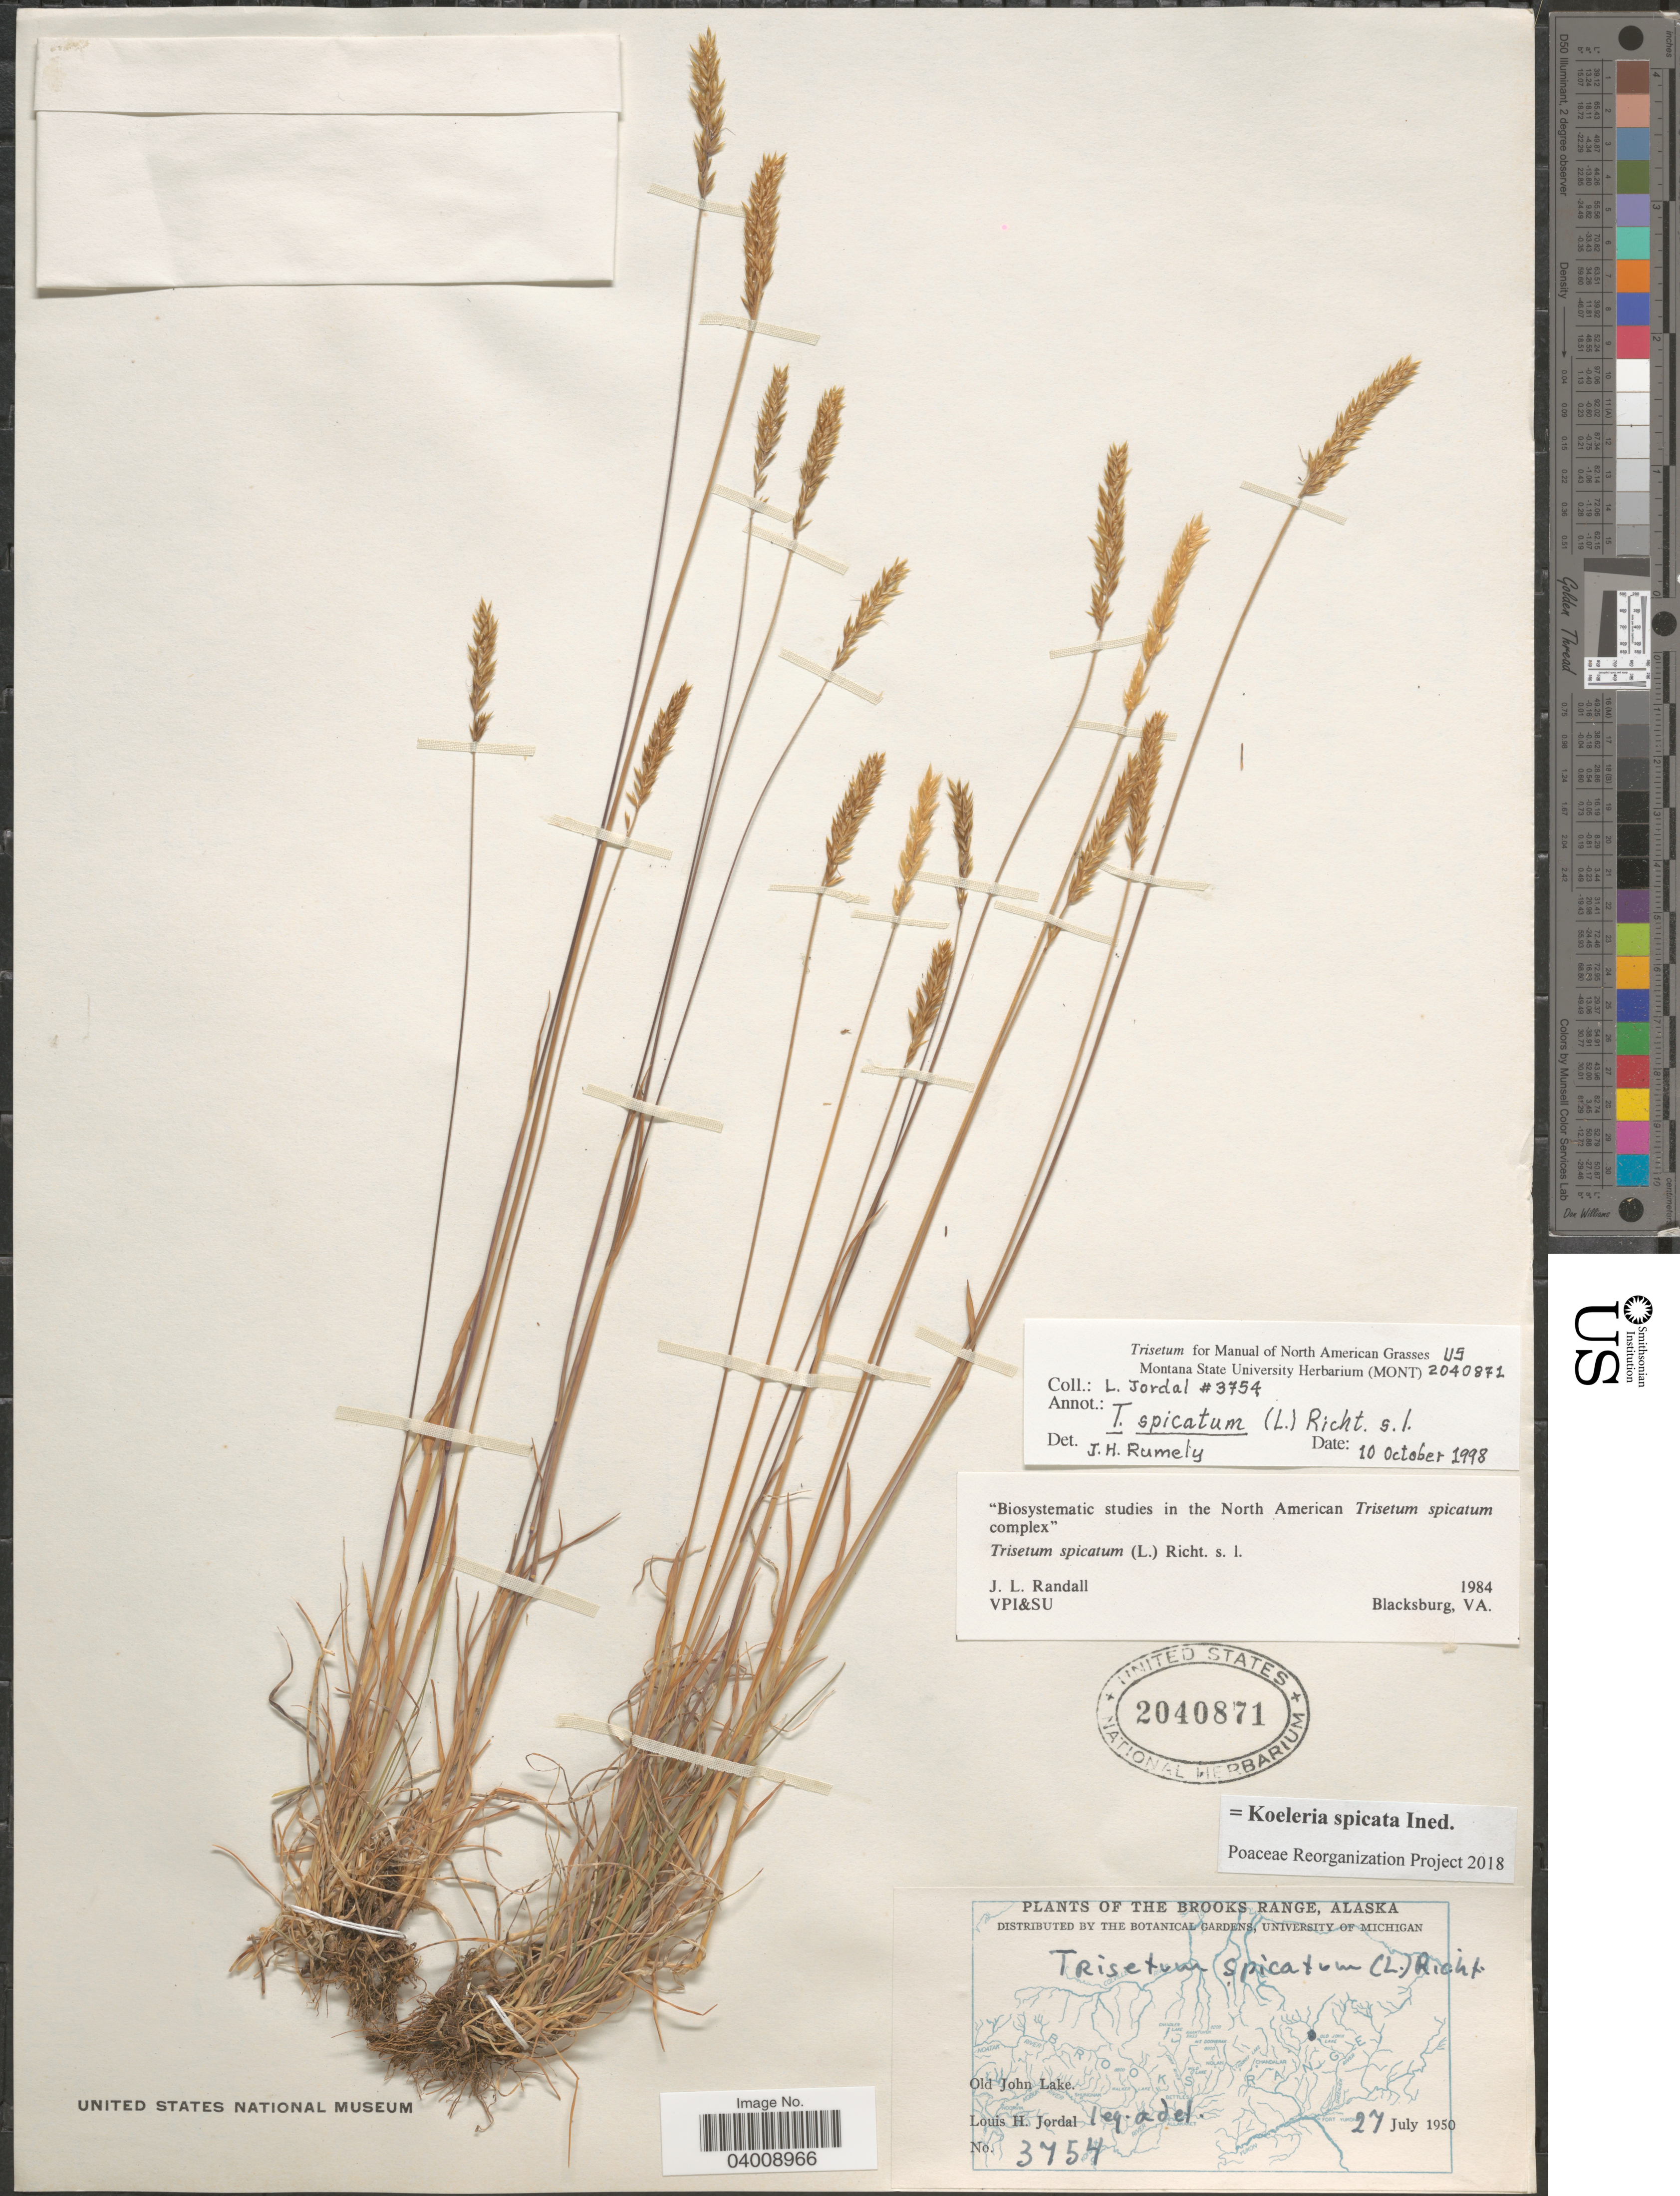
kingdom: Plantae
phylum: Tracheophyta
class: Liliopsida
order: Poales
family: Poaceae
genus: Koeleria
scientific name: Koeleria spicata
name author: (L.) Barberá et al.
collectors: L. Jordal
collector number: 3754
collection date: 1950-07-27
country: United States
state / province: Alaska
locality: Brooks Range. Old John Lake.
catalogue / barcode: US 2040871